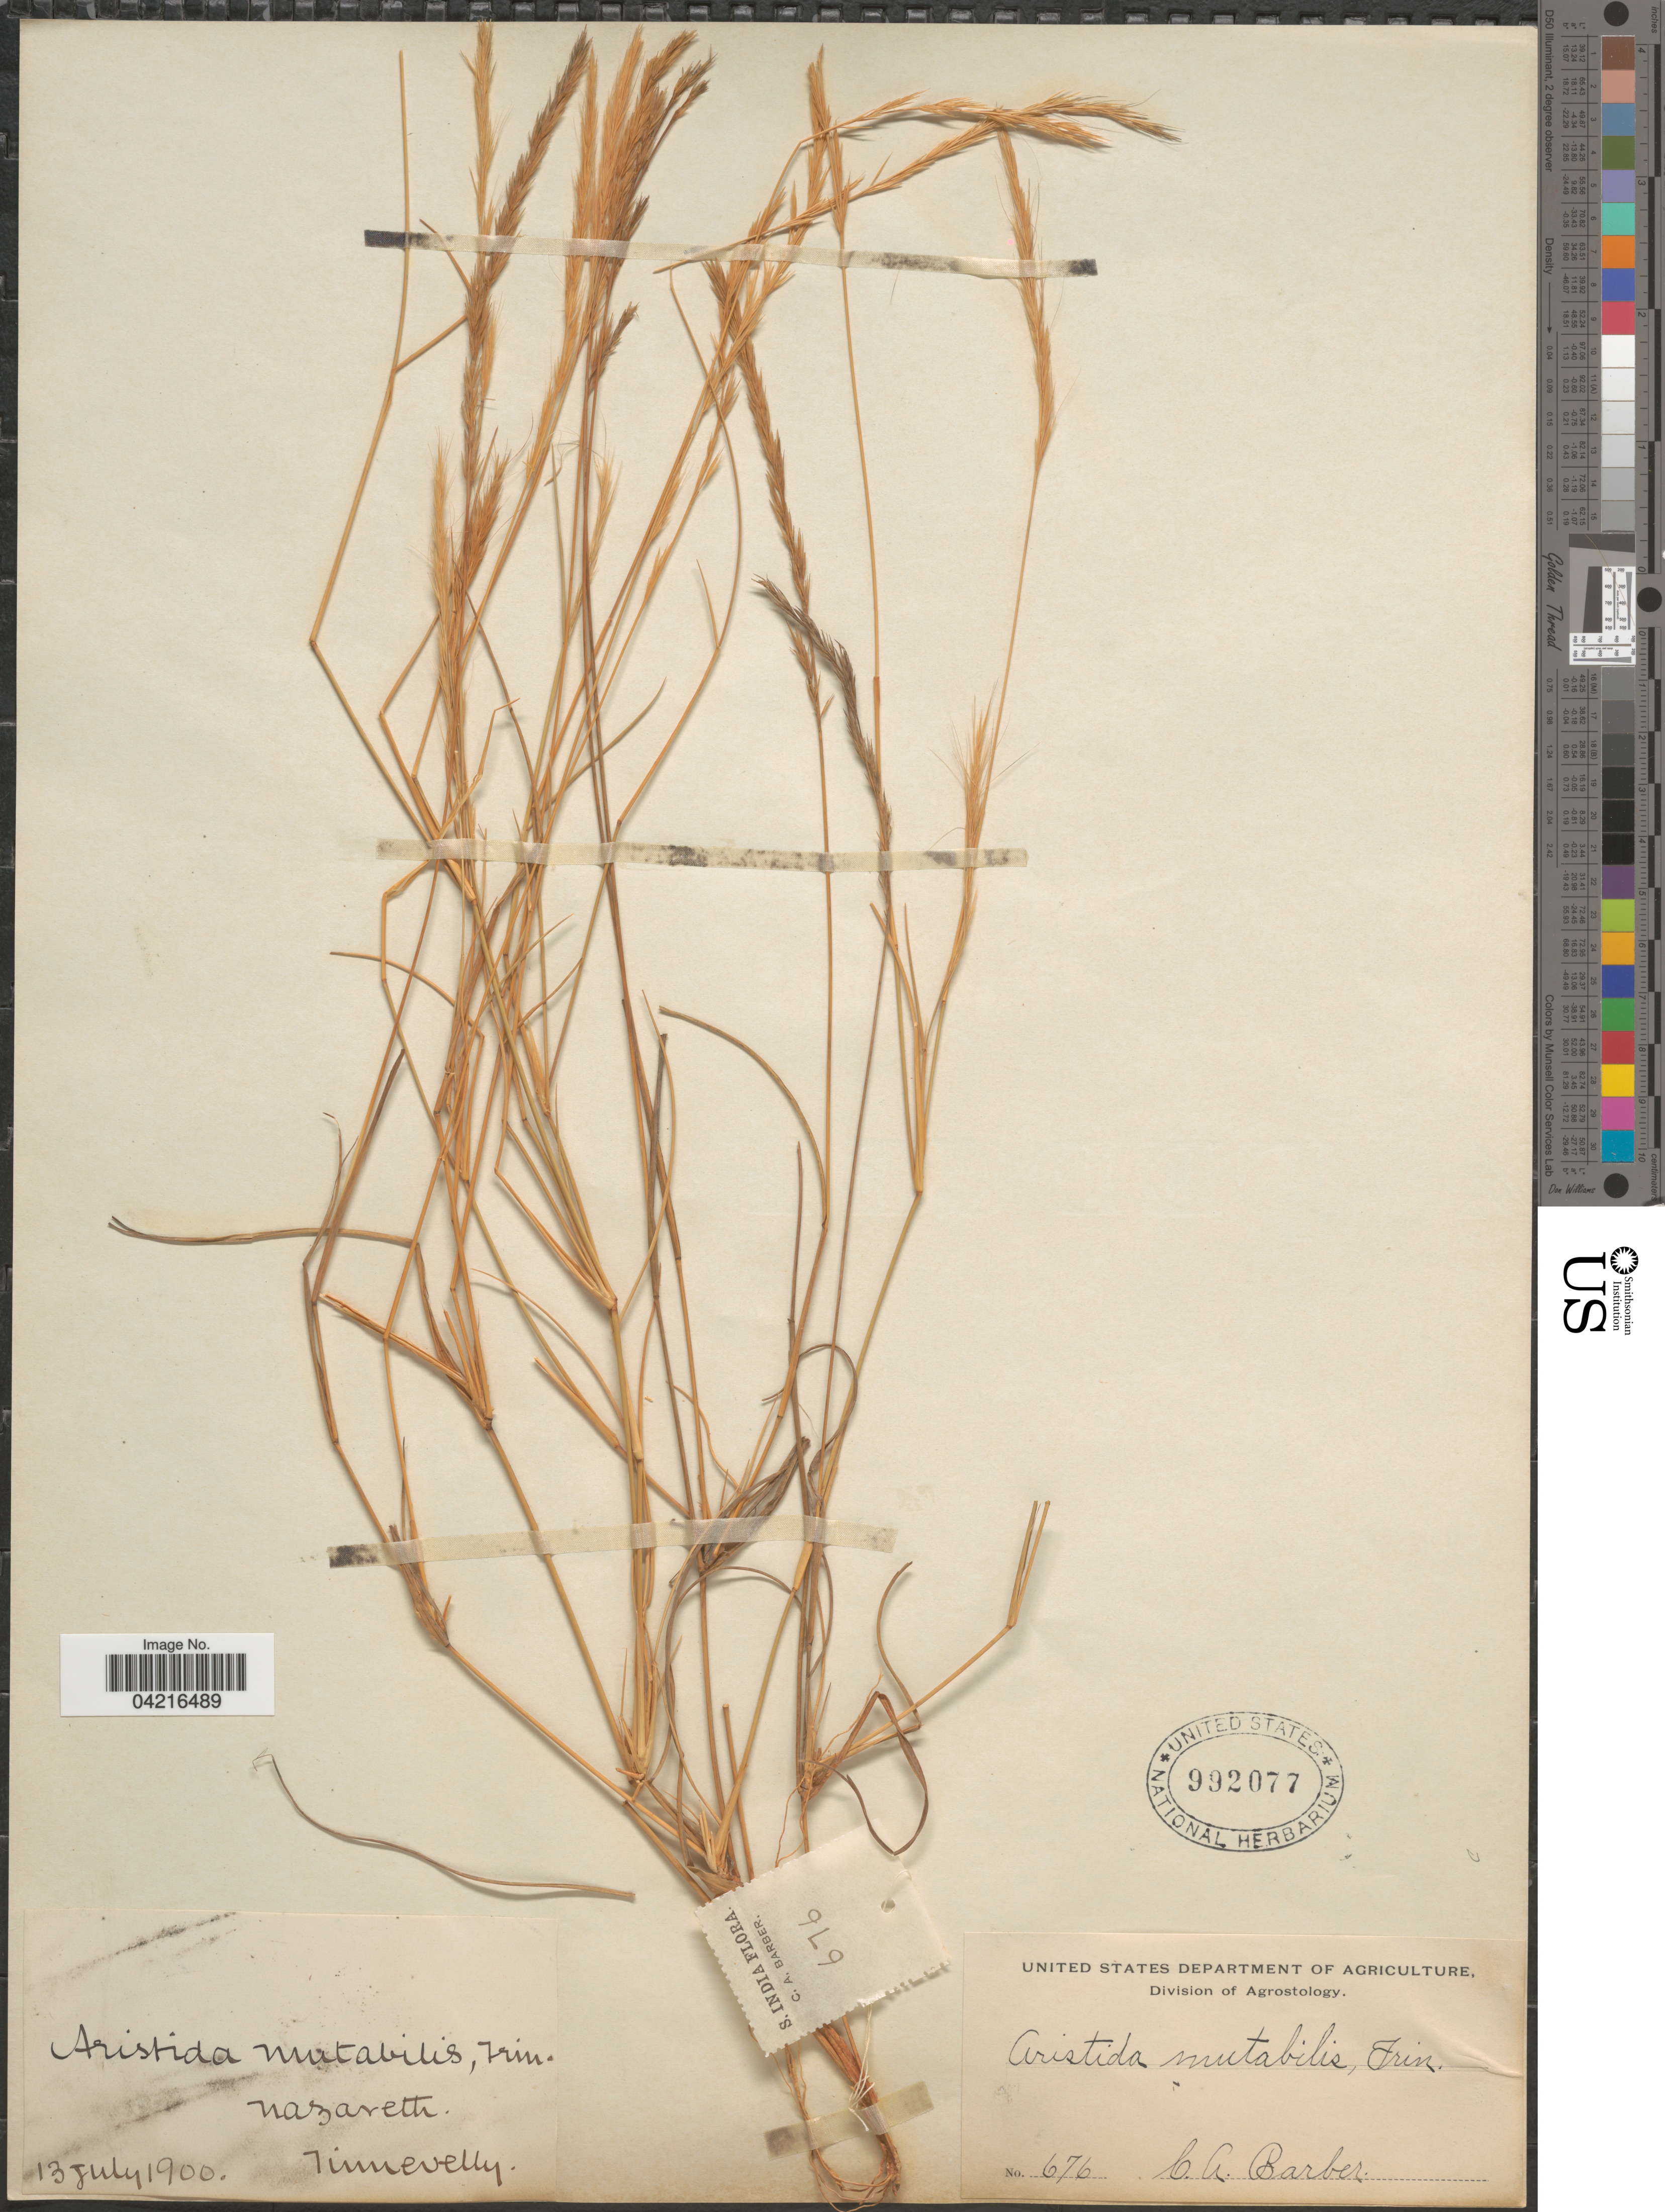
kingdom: Plantae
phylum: Tracheophyta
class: Liliopsida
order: Poales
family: Poaceae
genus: Aristida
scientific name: Aristida mutabilis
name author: Trin. & Rupr.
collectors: C. Barber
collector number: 676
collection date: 1900-07-13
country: India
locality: Nazarett. Tinnevelly.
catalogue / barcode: US 992077